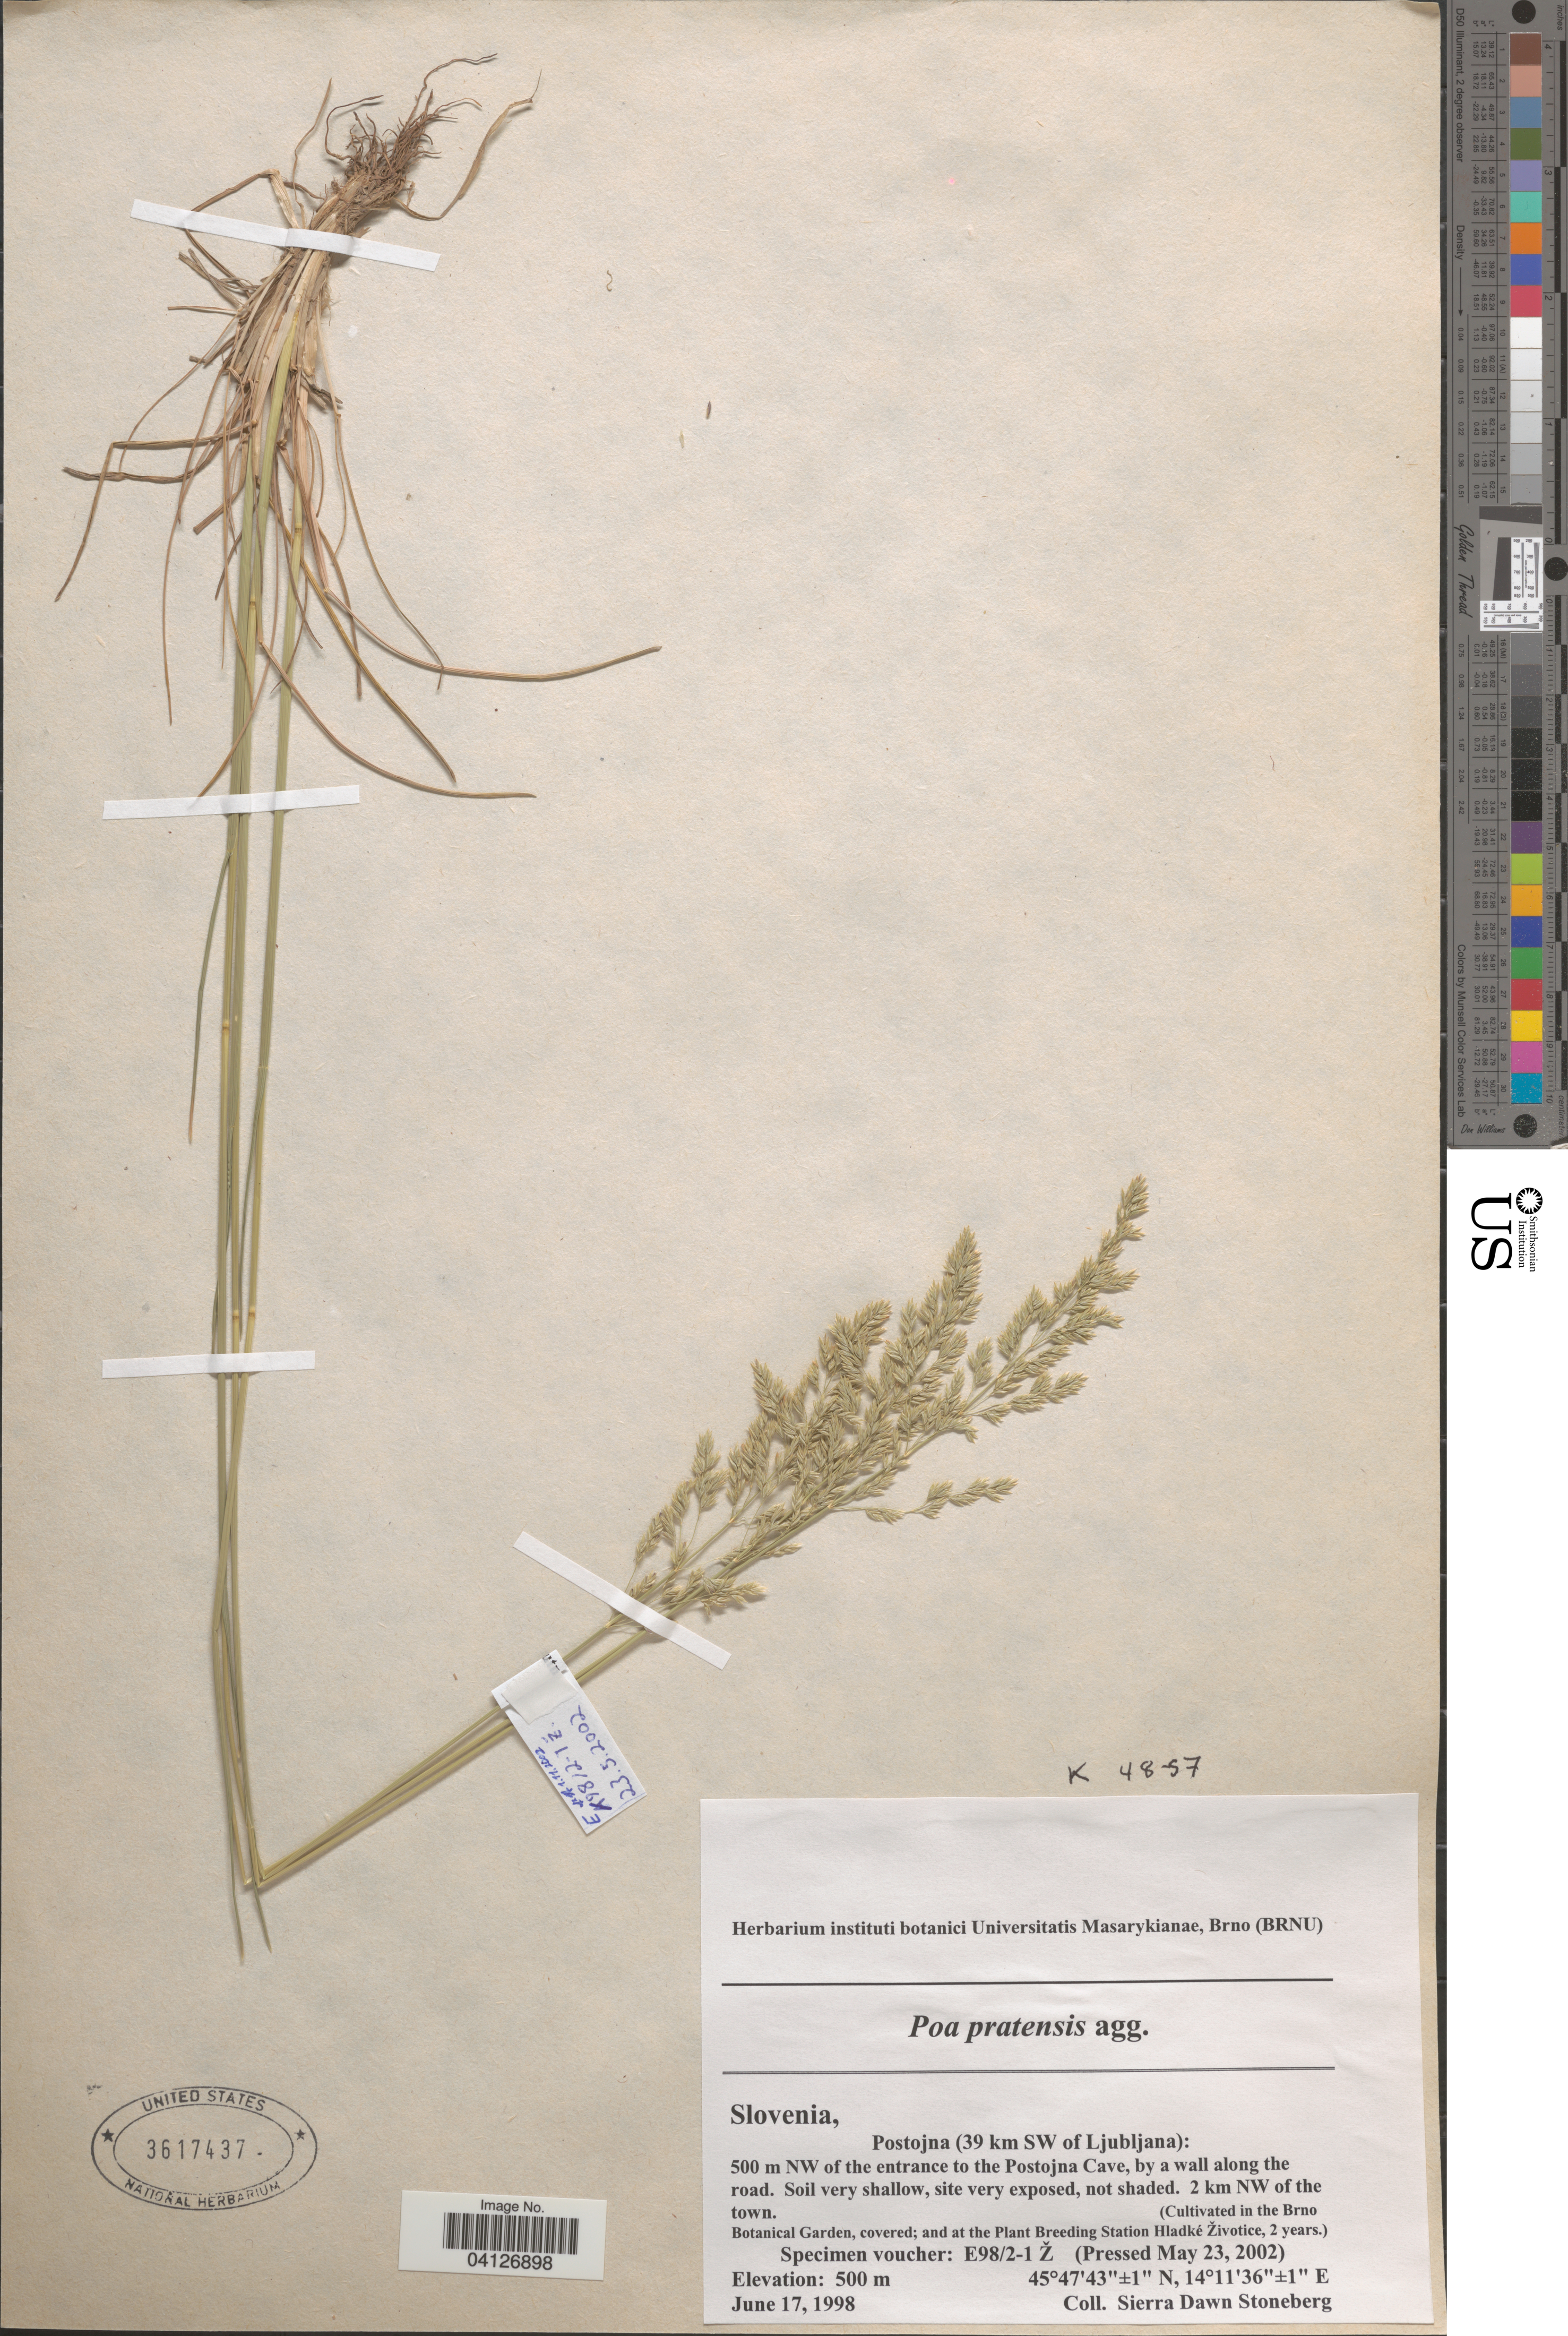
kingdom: Plantae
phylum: Tracheophyta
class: Liliopsida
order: Poales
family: Poaceae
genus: Poa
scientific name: Poa pratensis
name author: L.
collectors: Ex herb. instituti botanici Universitatis Masarykianae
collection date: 2002-05-23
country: Czechia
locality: In the Brno Botanical Garden, covered; and at the Plant Breeding Station Hladké Životice, 2 years.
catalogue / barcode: US 3617437